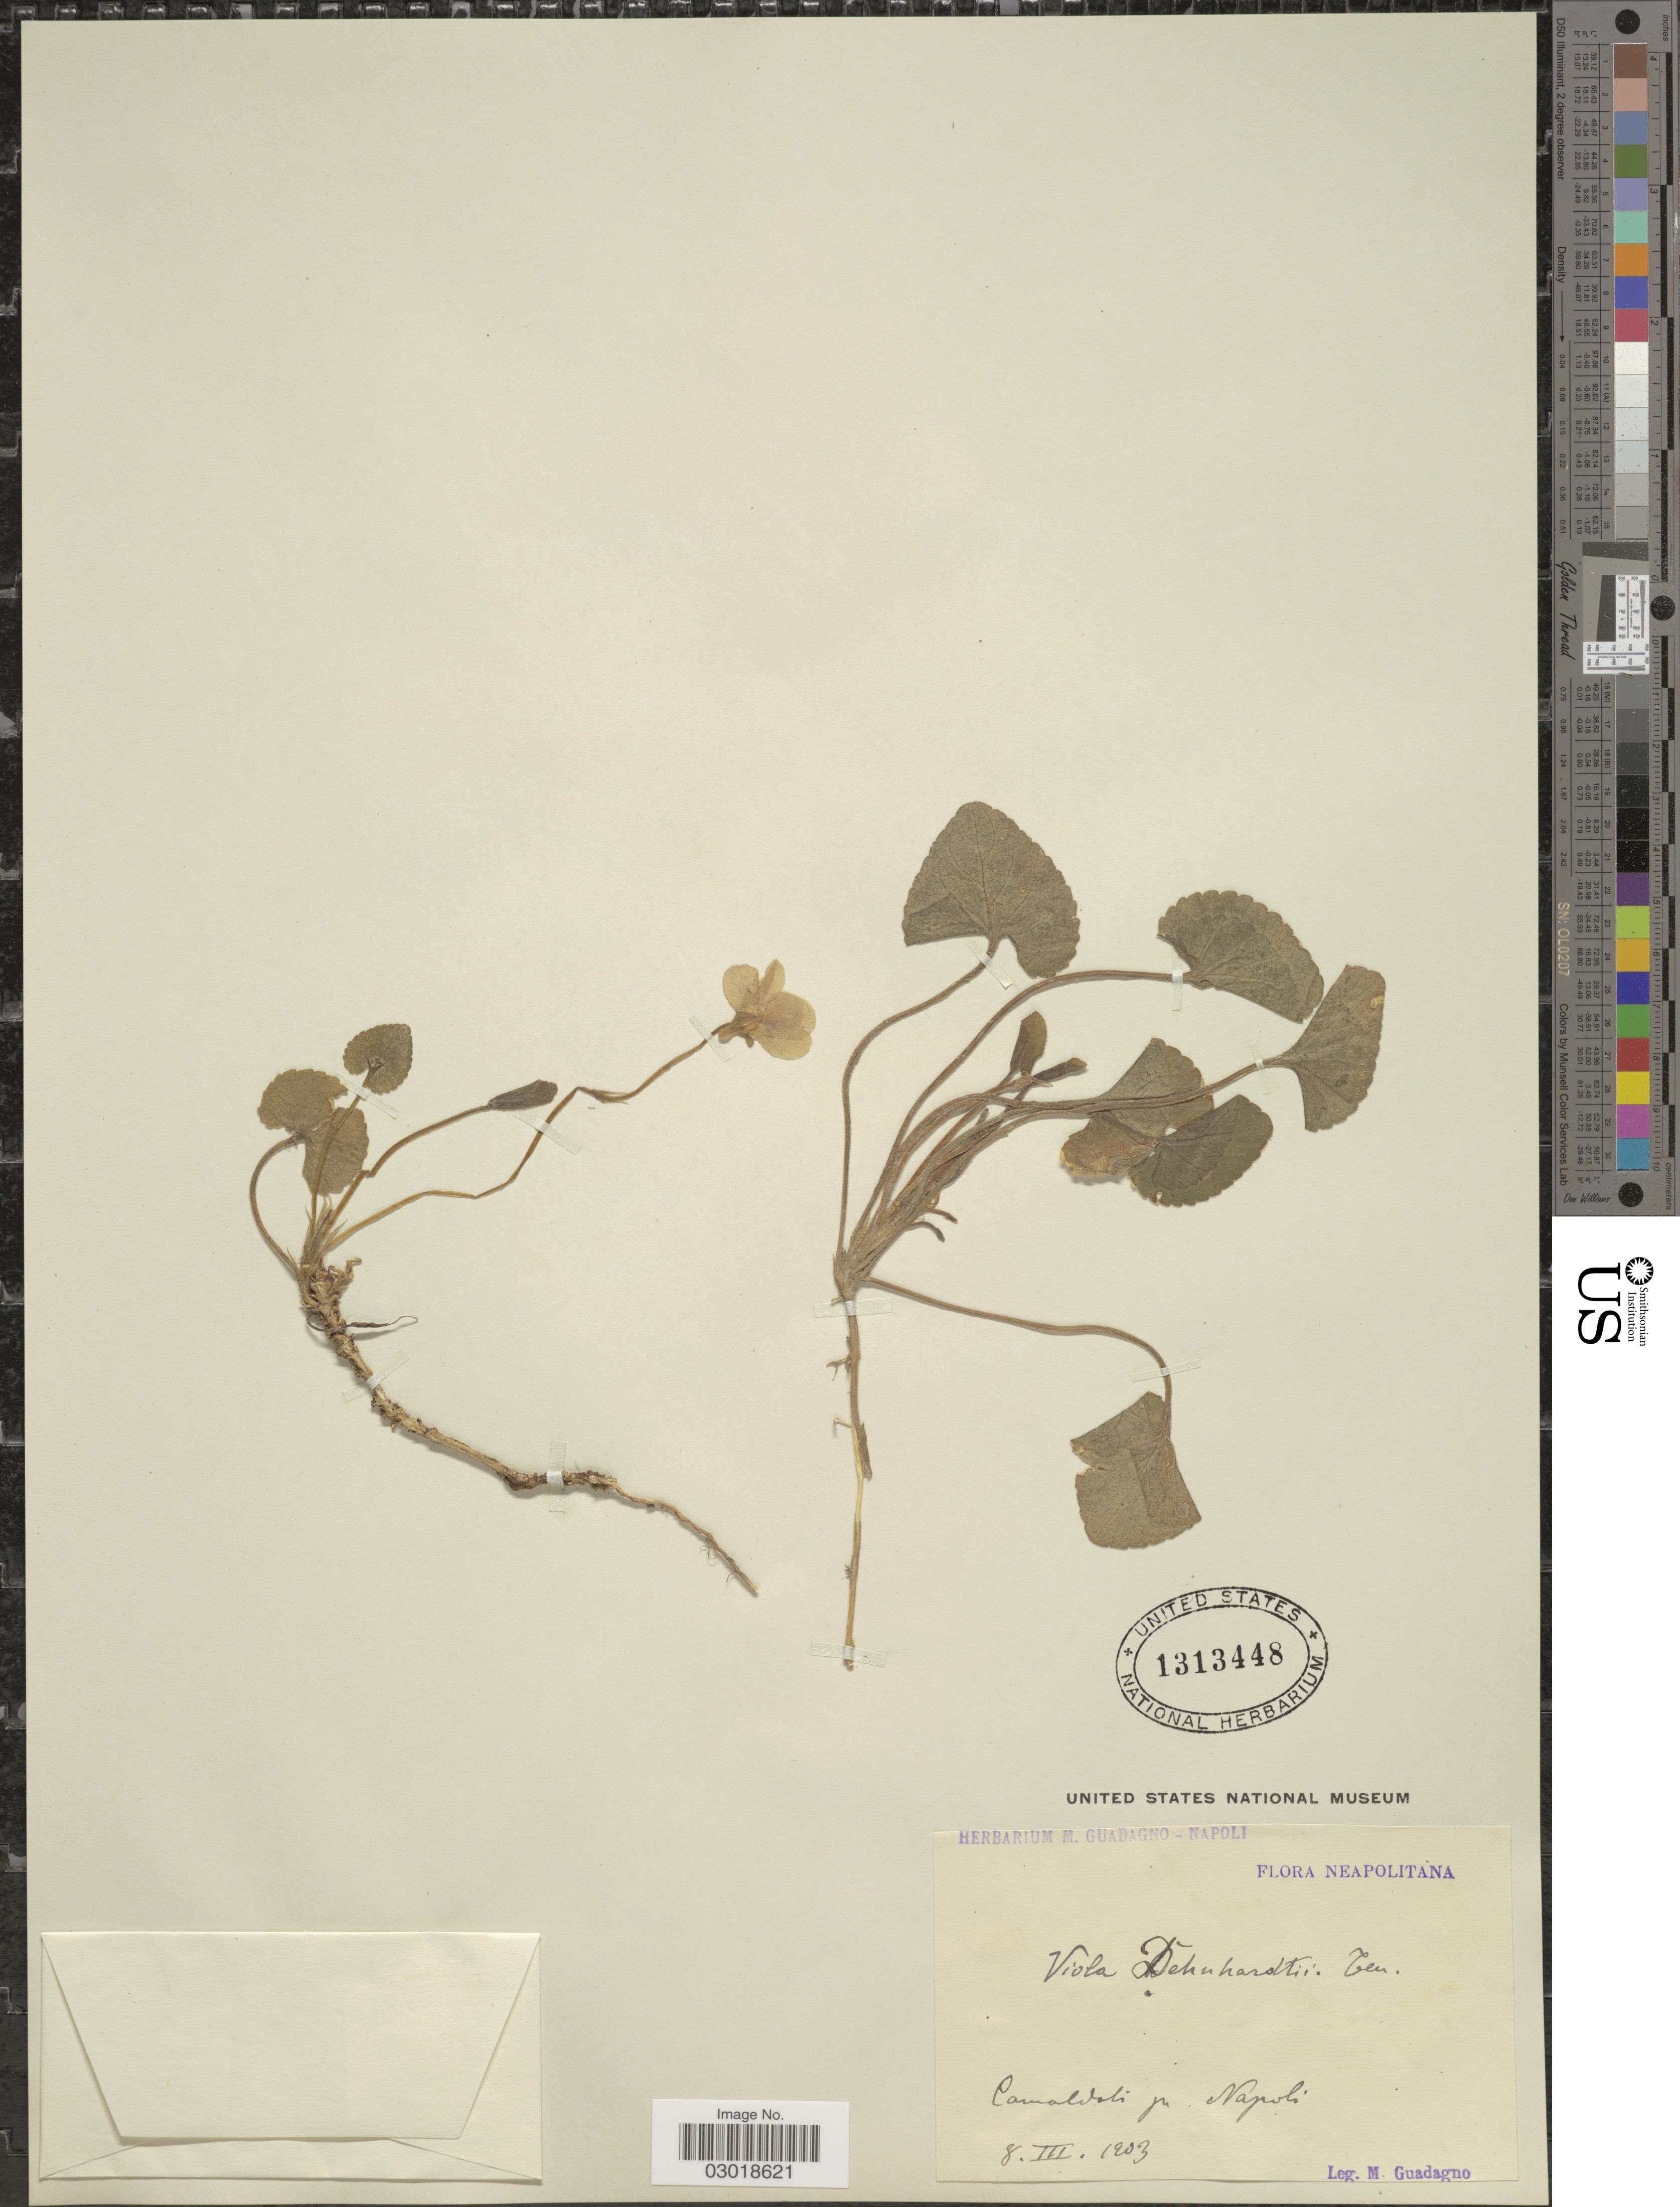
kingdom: Plantae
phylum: Tracheophyta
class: Magnoliopsida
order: Malpighiales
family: Violaceae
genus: Viola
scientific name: Viola dehnhardtii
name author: Ten.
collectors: M. Guadagno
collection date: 1903-03-08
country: Italy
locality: Neapolitana. Camadoli pr. Napoli.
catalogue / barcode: US 1313448